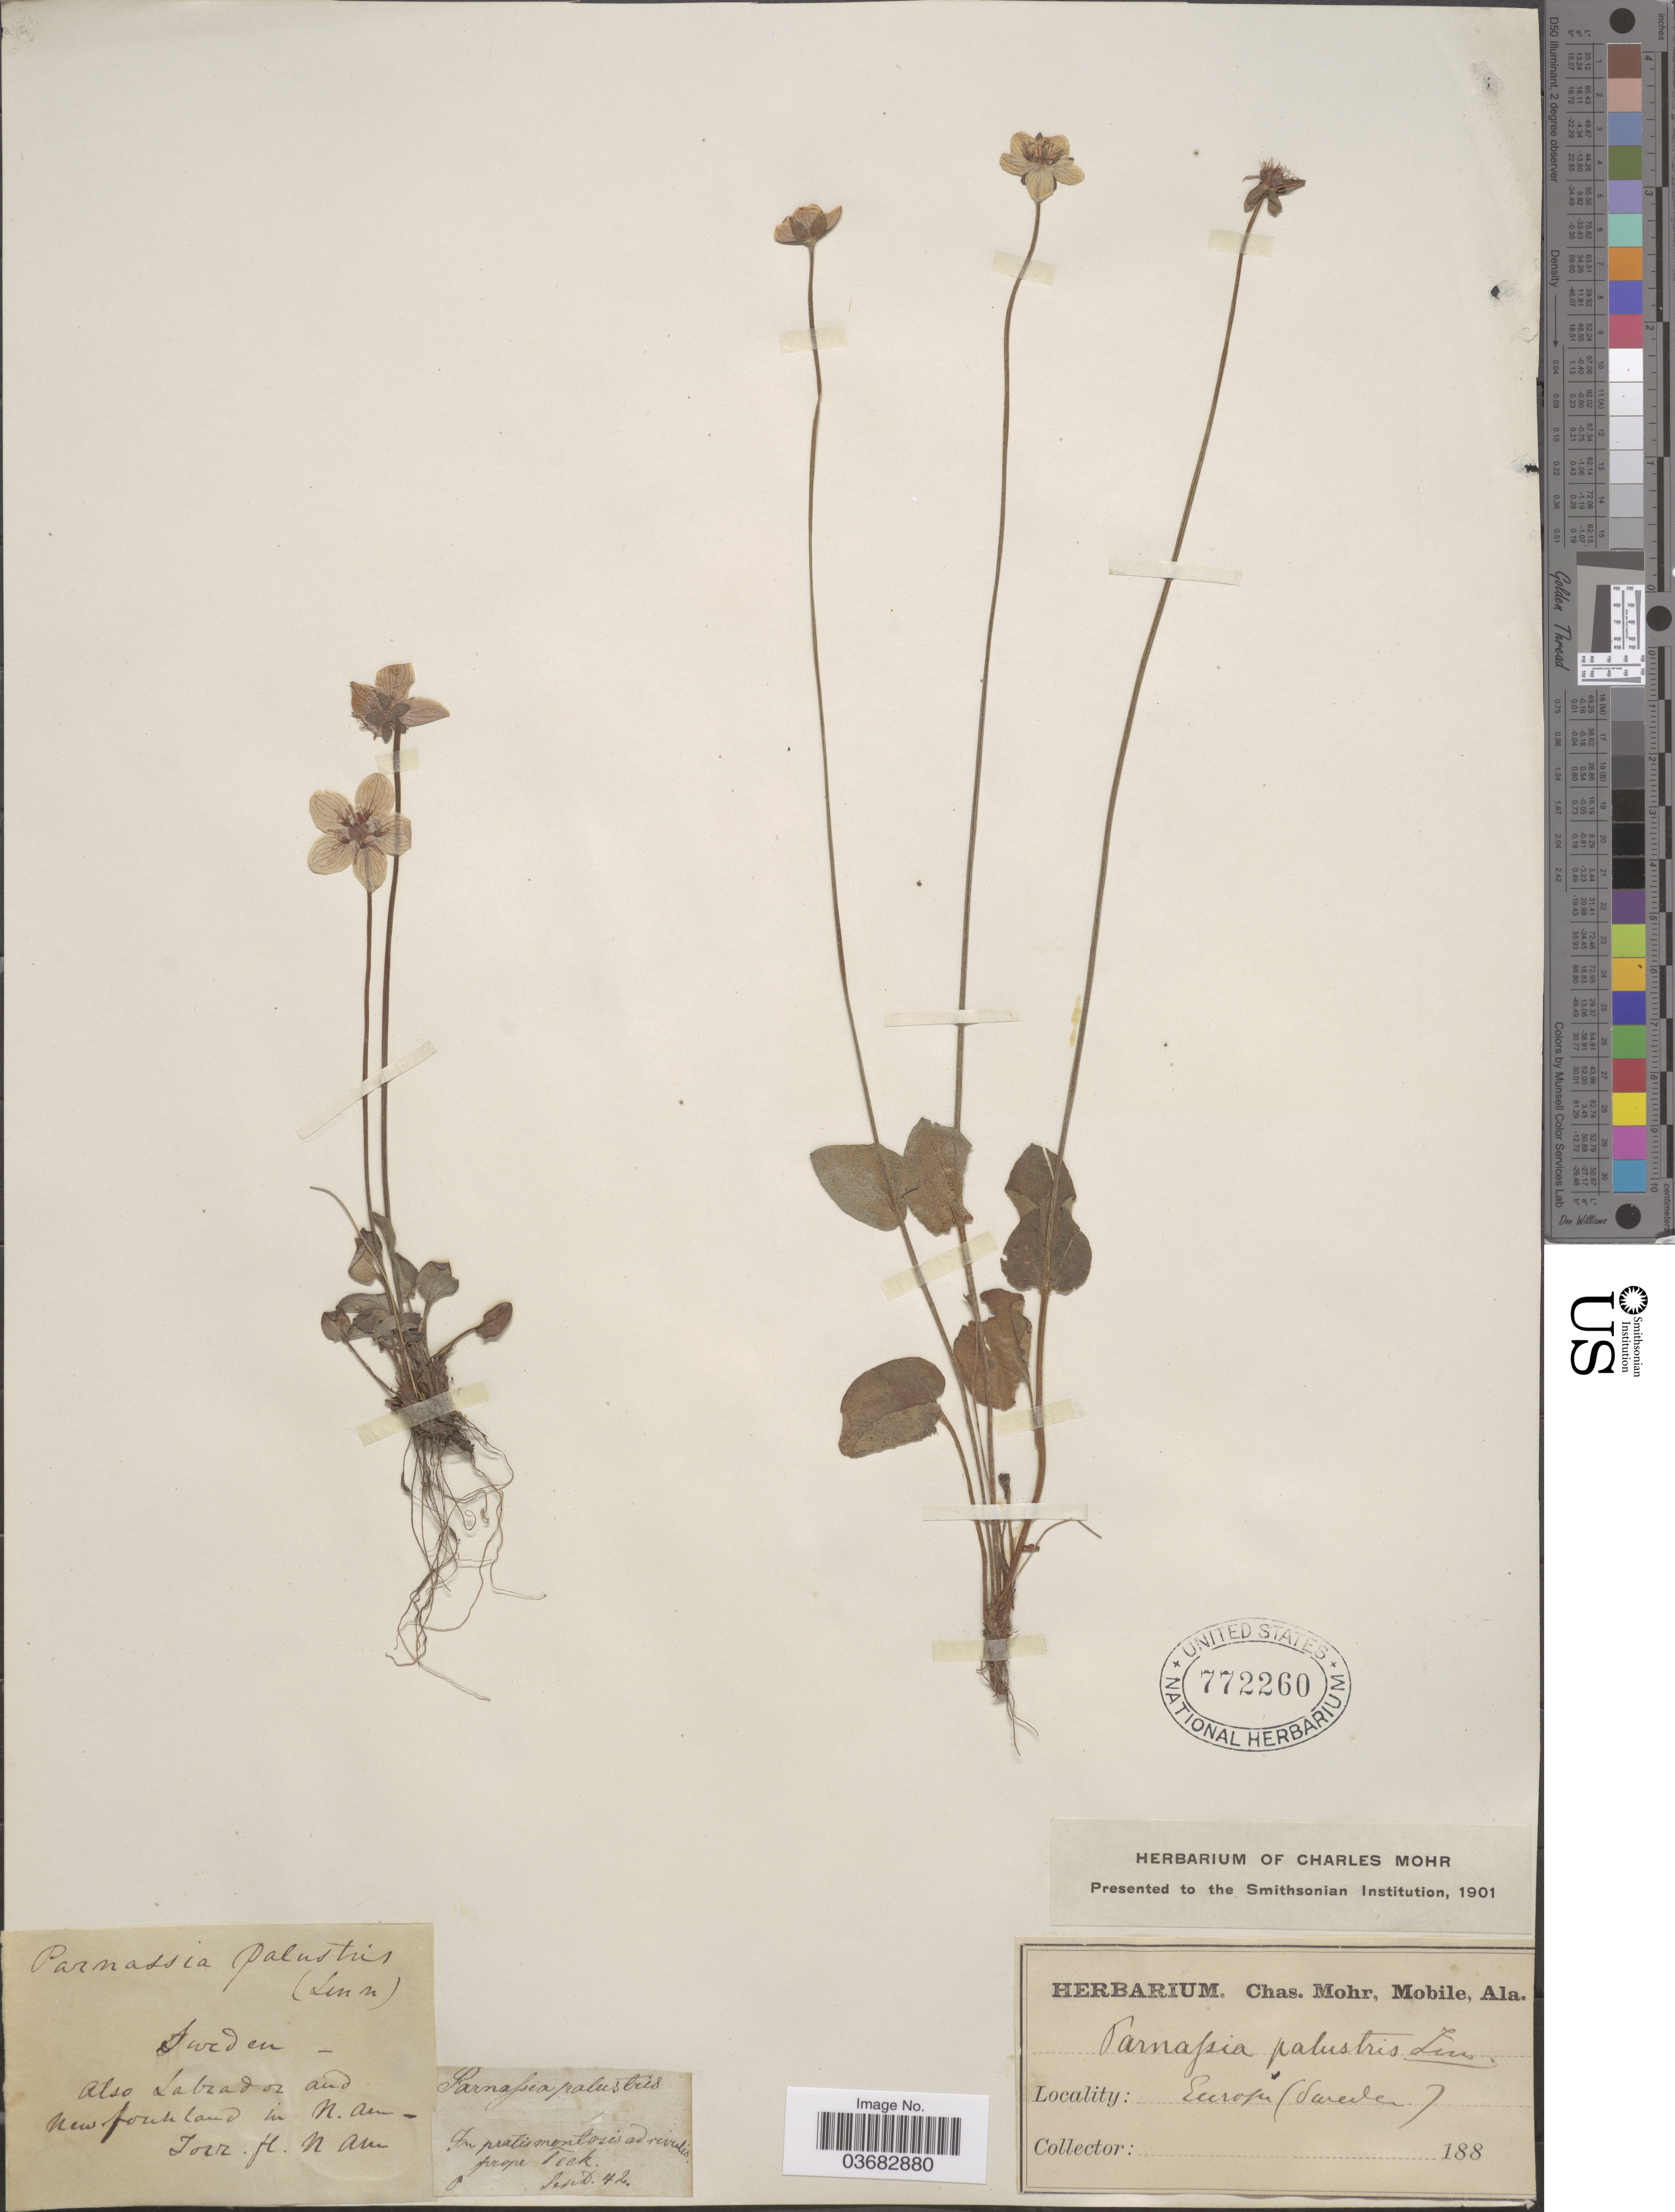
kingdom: Plantae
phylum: Tracheophyta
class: Magnoliopsida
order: Celastrales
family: Parnassiaceae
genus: Parnassia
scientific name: Parnassia palustris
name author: L.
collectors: ex herb. Charles Mohr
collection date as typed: Transcribed d/m/y: /8/42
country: Sweden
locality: In pratis montosis ad rivulis prope Teck [interpreted].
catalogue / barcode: US 772260